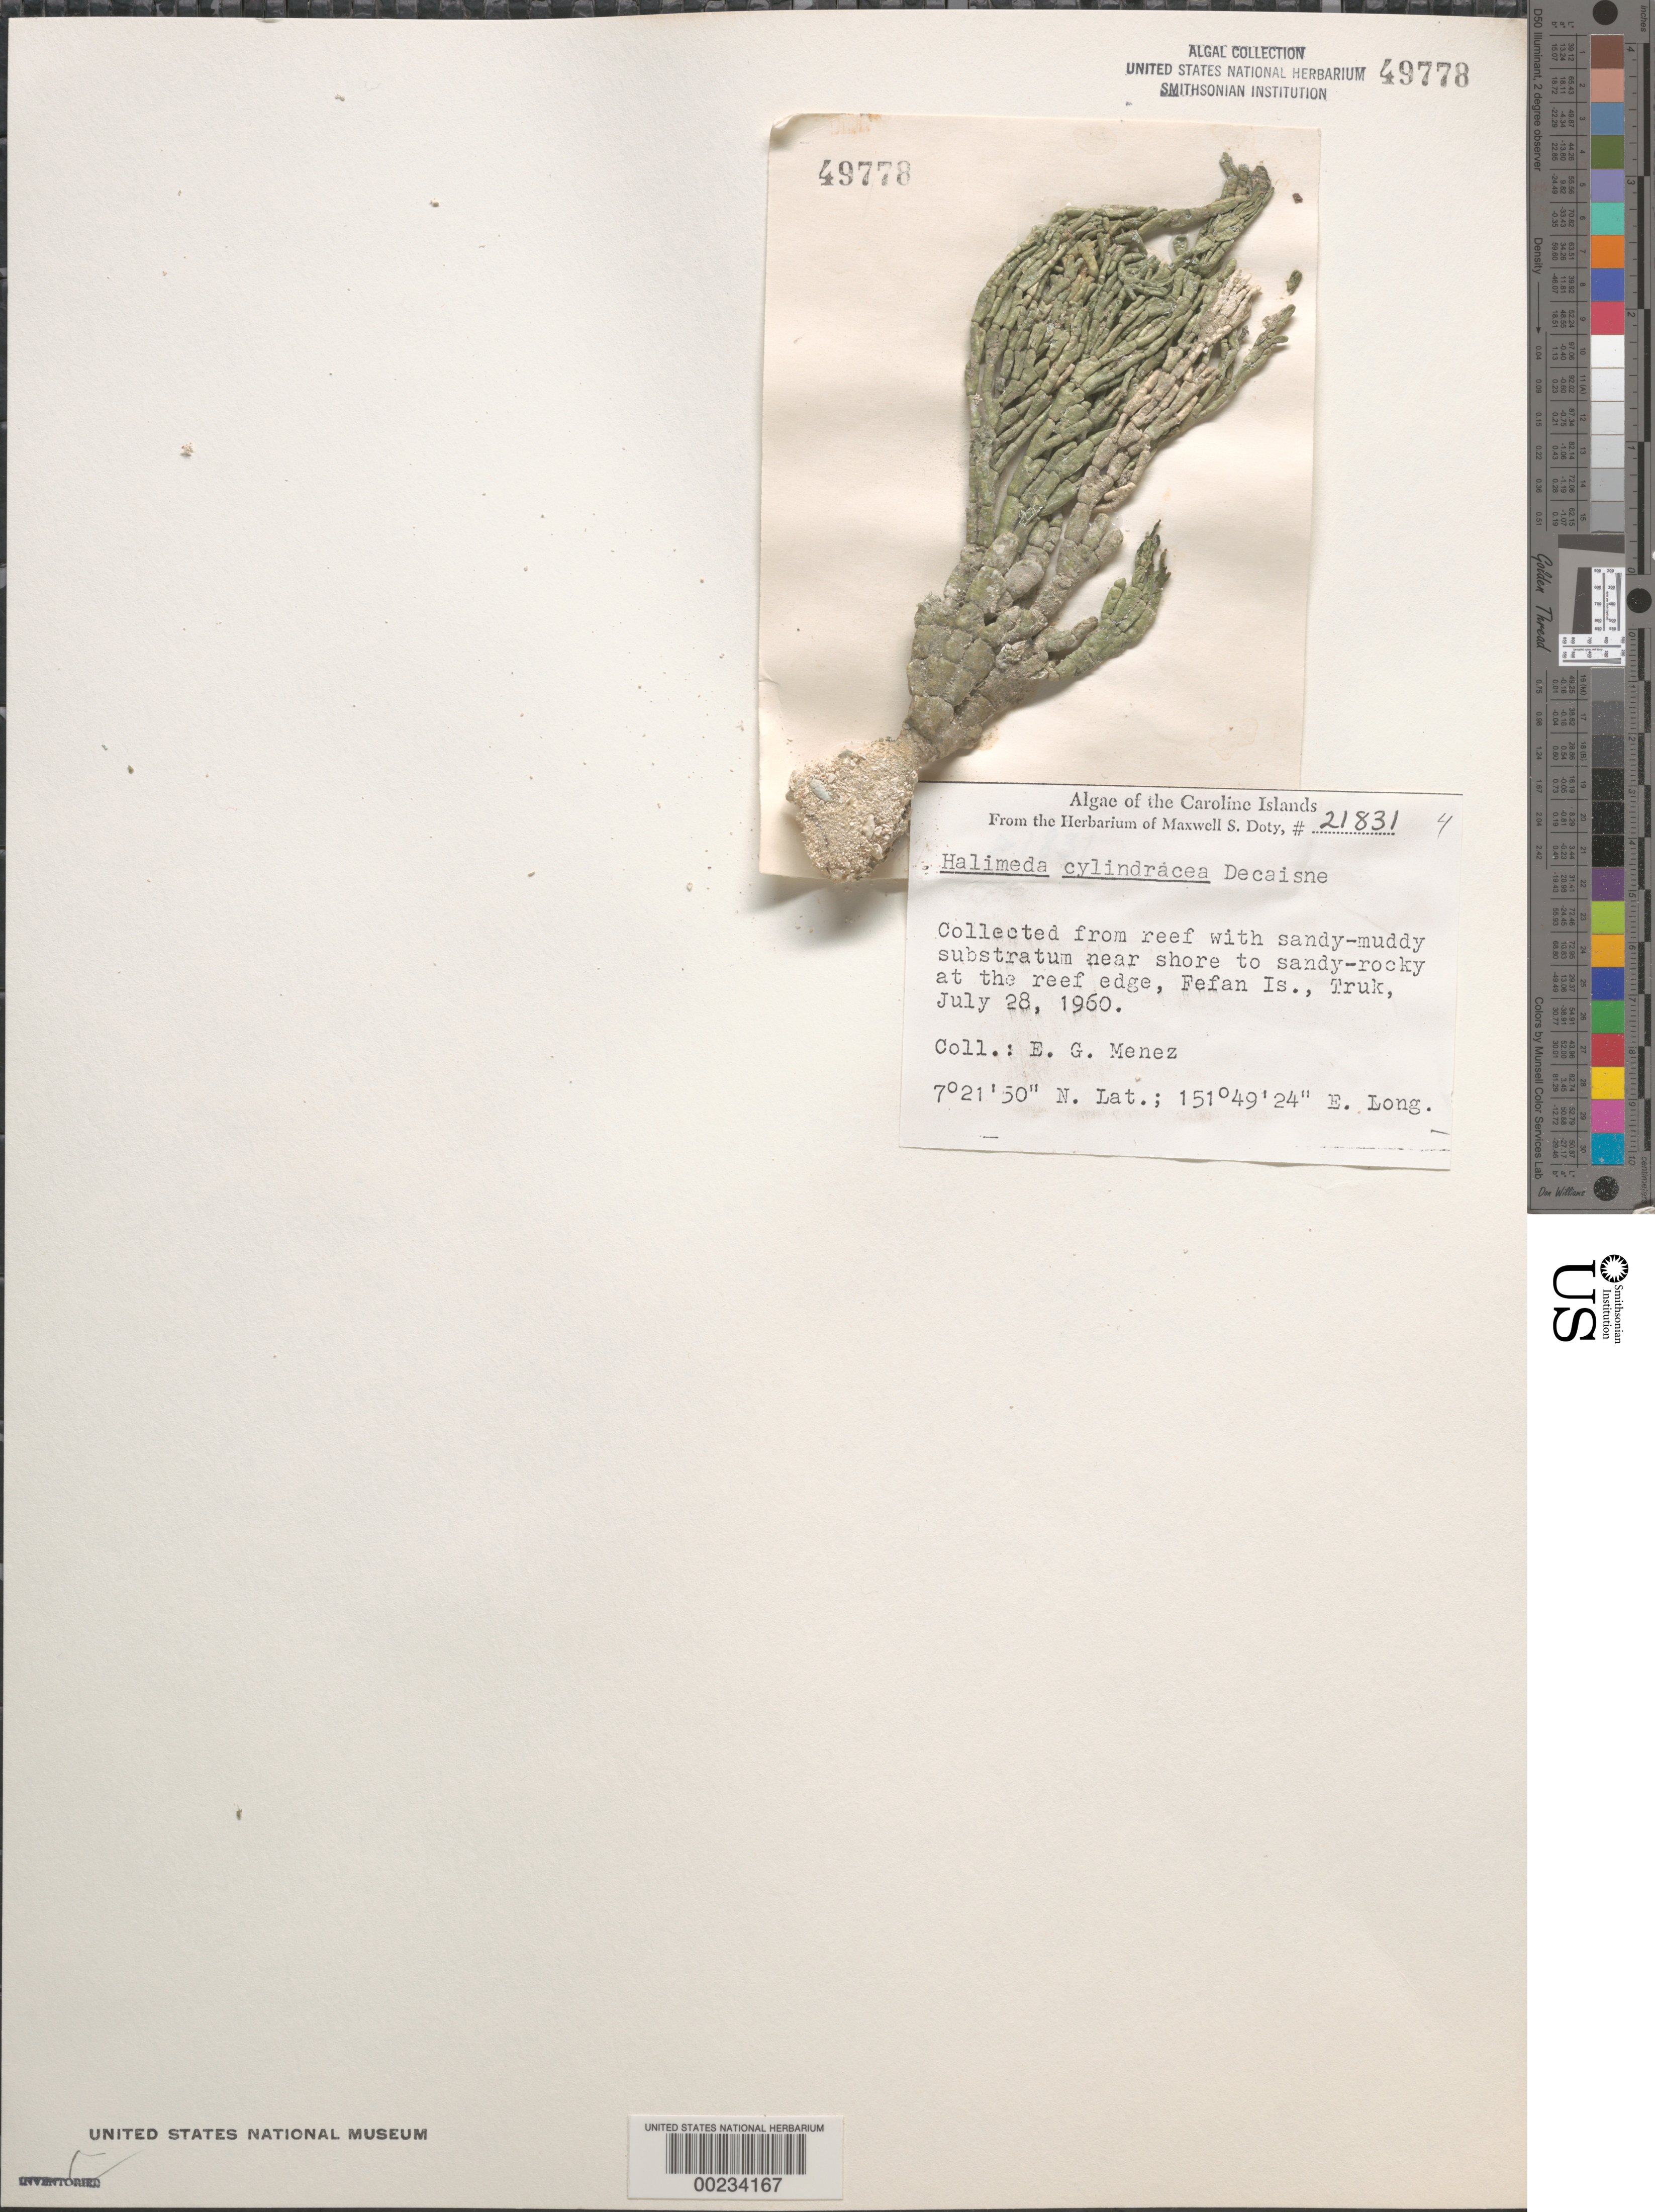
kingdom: Plantae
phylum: Chlorophyta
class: Ulvophyceae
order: Bryopsidales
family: Halimedaceae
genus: Halimeda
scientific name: Halimeda cylindracea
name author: Decne.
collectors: Meñez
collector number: MSD 21831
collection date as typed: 28 Jul 1960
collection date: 1960-07-28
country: Micronesia, Federated States of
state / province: Truk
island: Fefan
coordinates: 7 21' 50" N, 151 49' 24" E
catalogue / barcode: US 49778